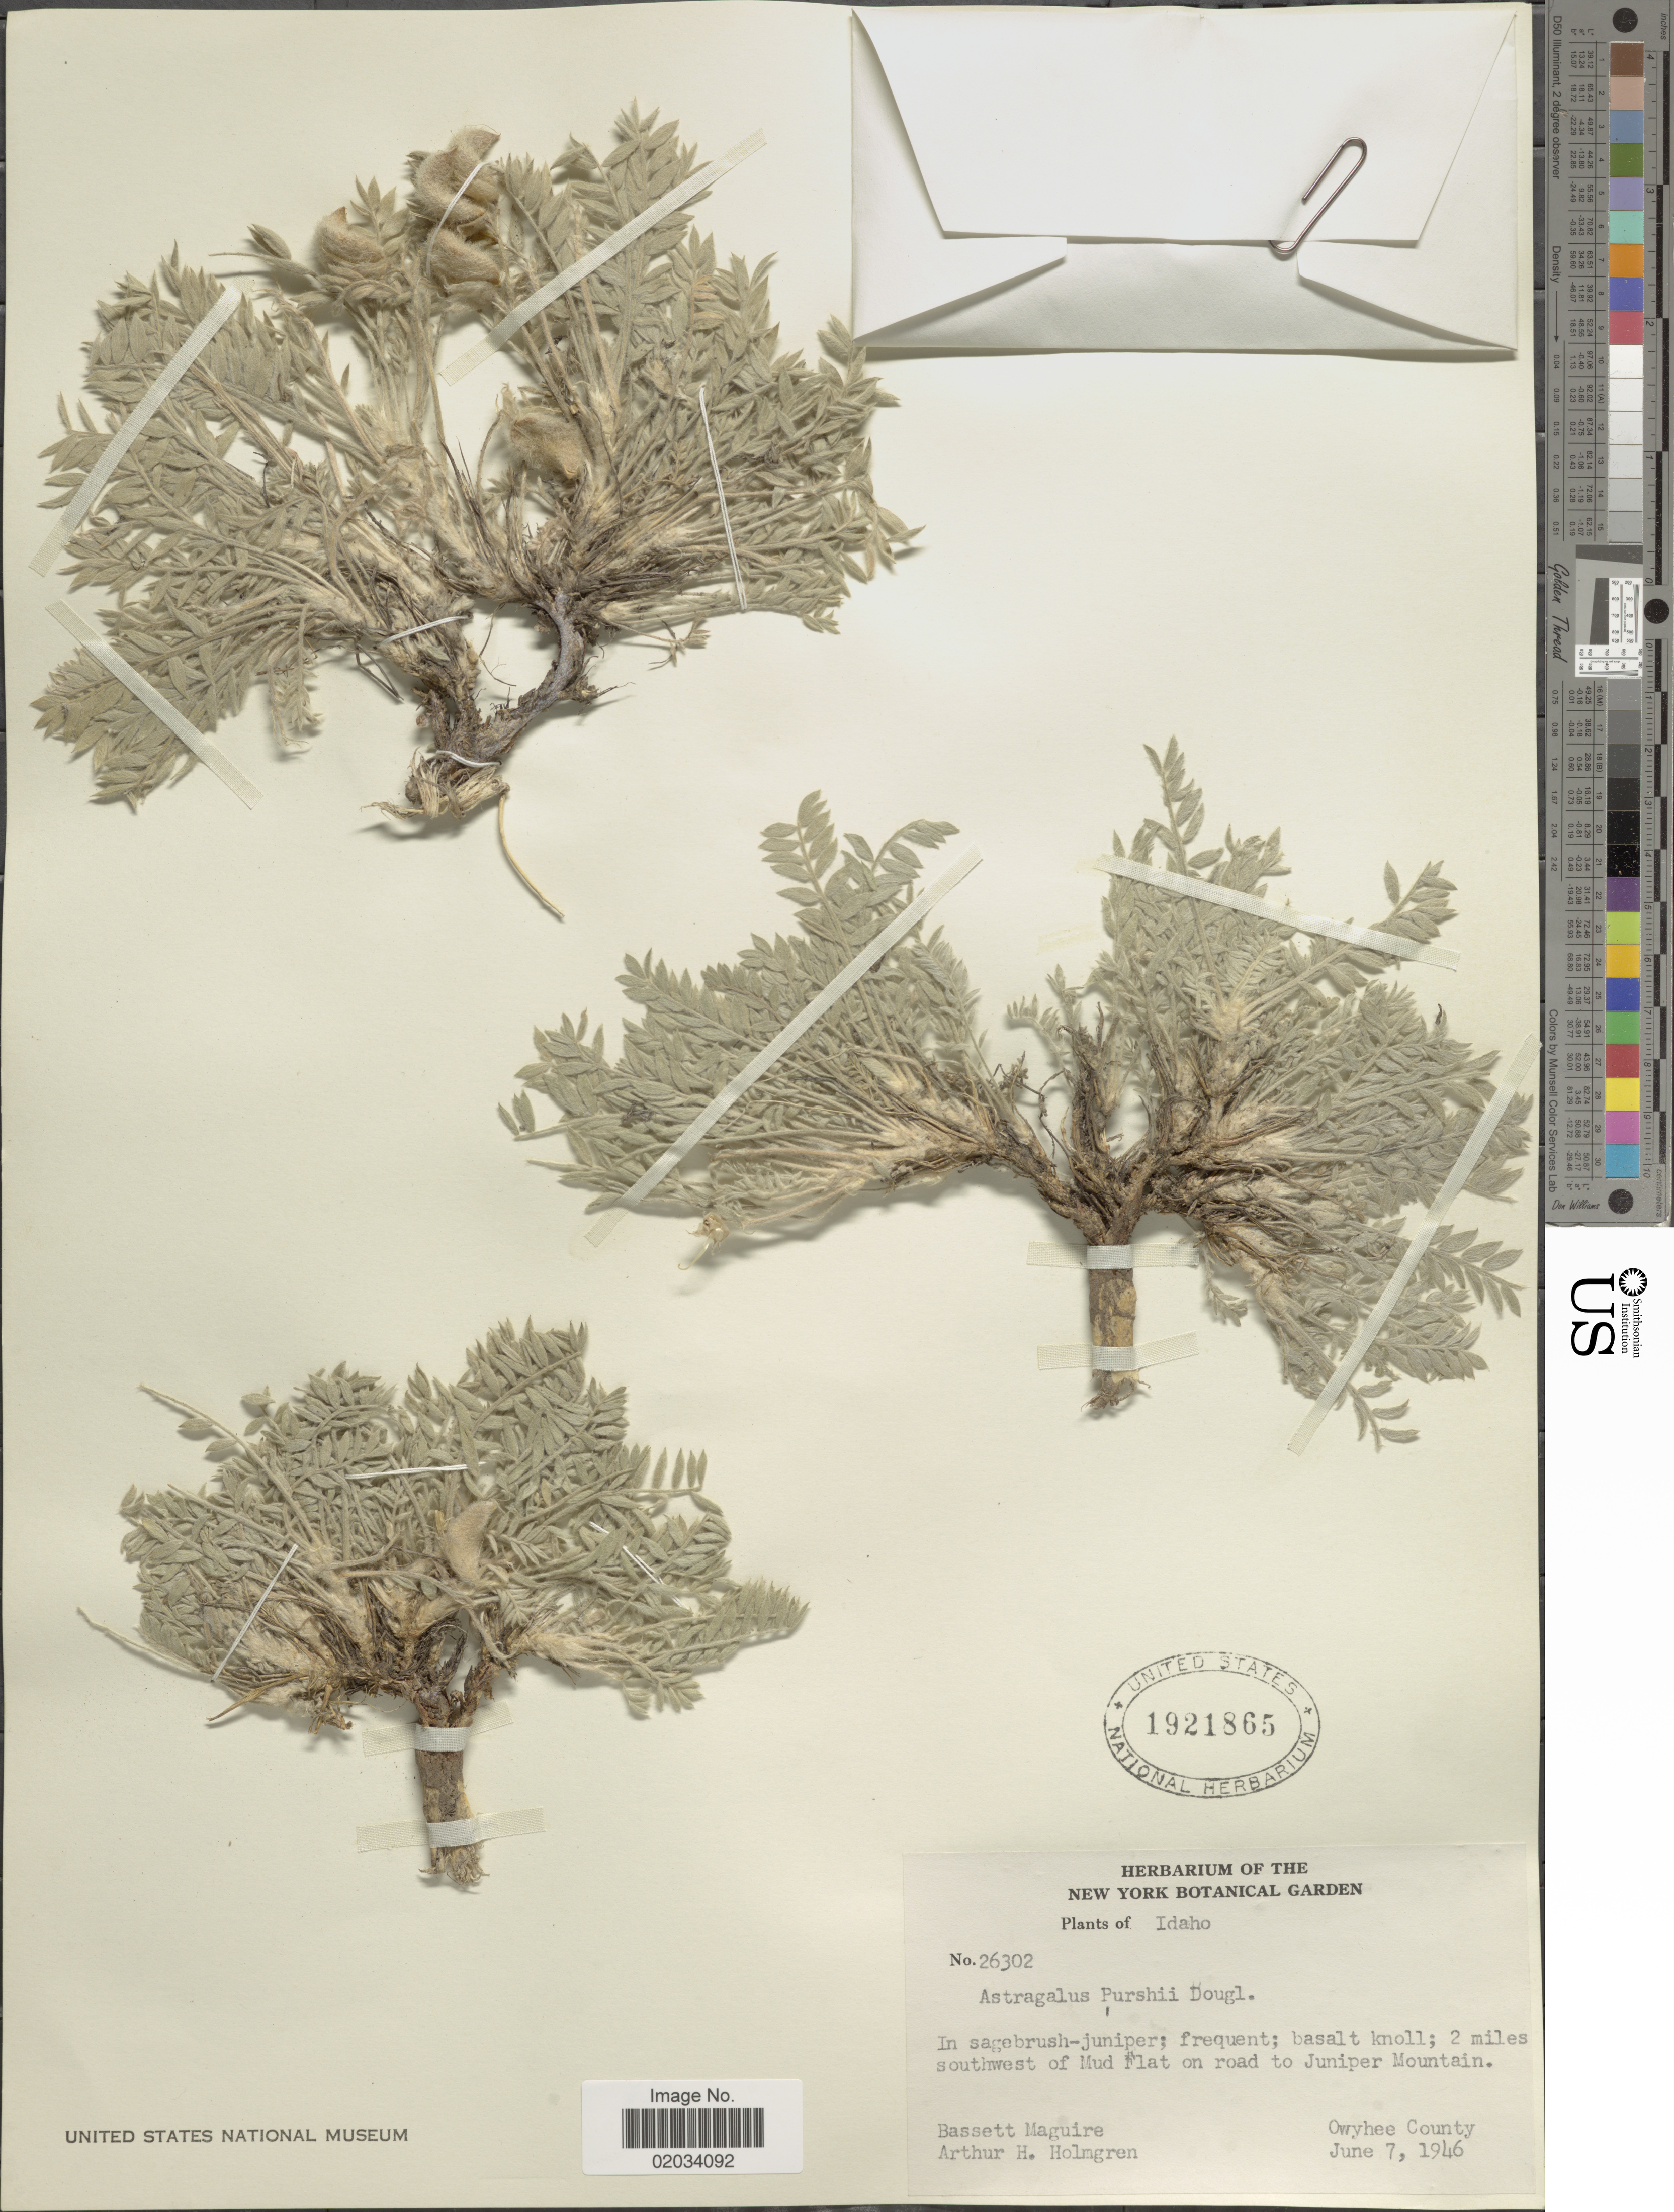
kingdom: Plantae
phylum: Tracheophyta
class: Magnoliopsida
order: Fabales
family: Fabaceae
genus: Astragalus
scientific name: Astragalus purshii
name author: Douglas ex Hook.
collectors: B. Maguire & A. H. Holmgren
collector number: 26302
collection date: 1946-06-07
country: United States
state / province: Idaho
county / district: Owyhee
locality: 2 miles SW of Mud Flat on road to Juniper Mountain,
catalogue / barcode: US 1921865